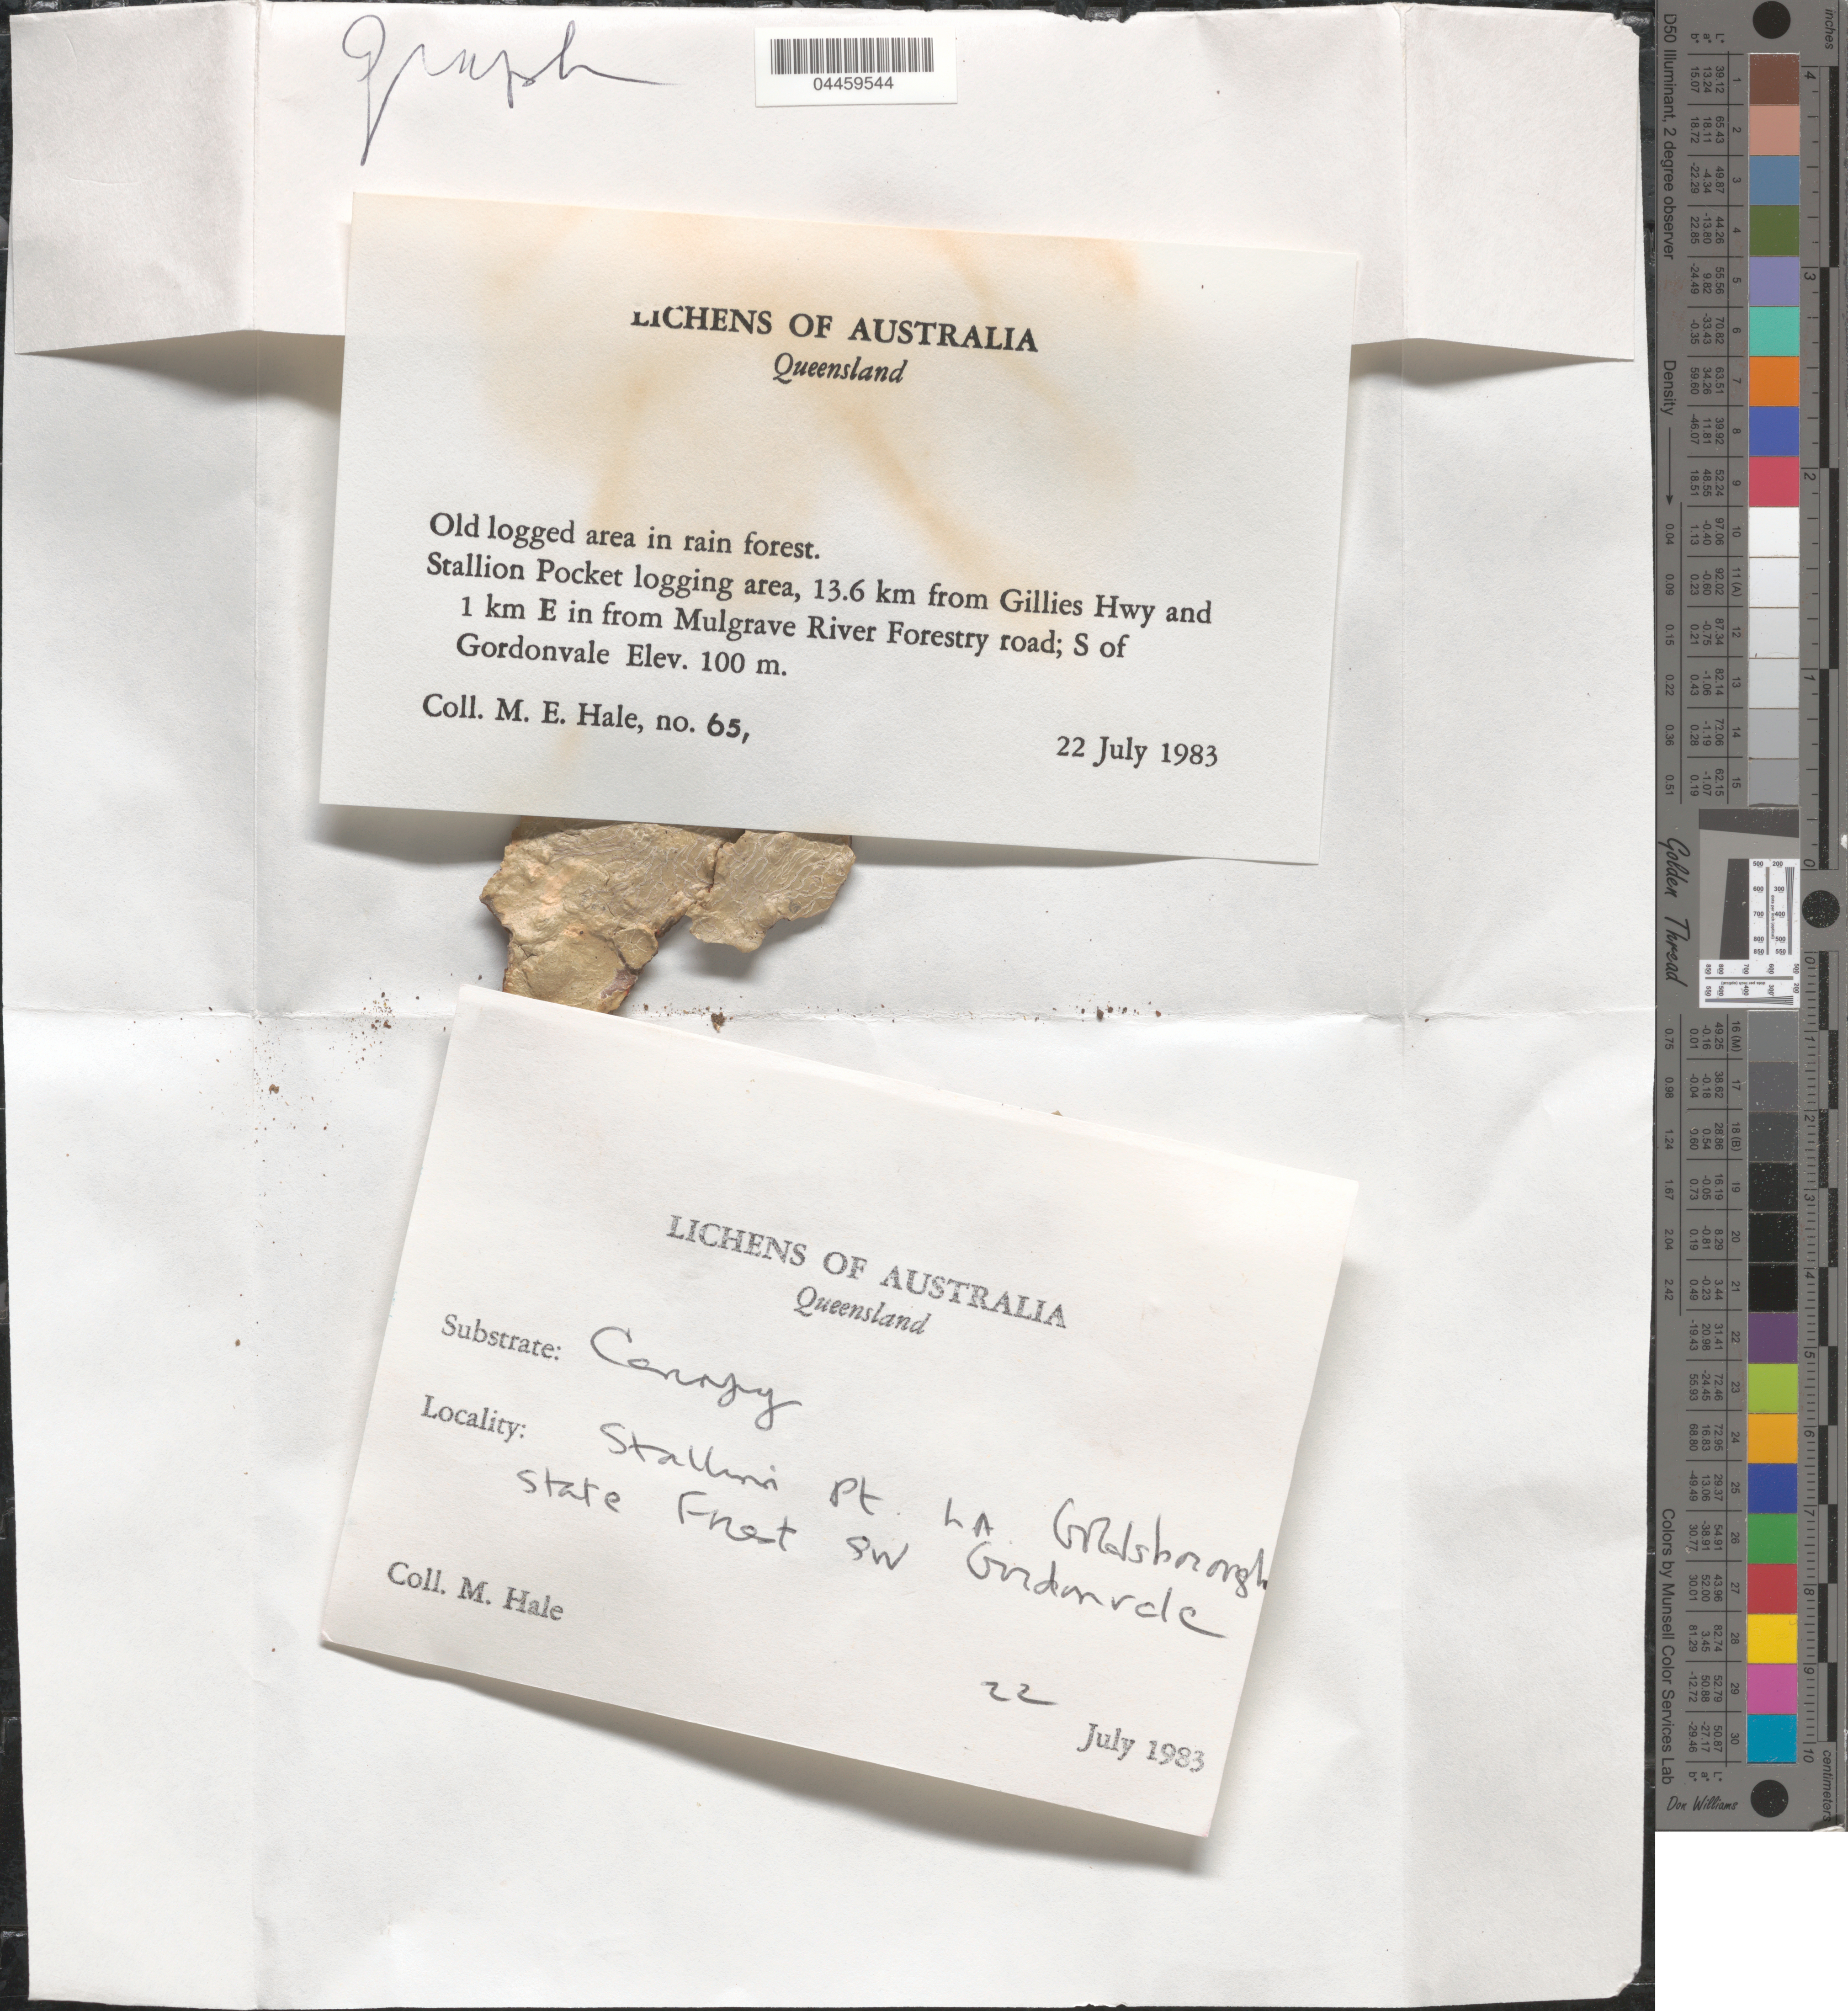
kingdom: Fungi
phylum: Ascomycota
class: Lecanoromycetes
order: Ostropales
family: Graphidaceae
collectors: M. Hale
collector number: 65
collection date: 1983-07-22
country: Australia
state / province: Queensland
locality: Stallion Pocket logging area, 13.6 km from Gillies Hwy and 1 km E in from Mulgrave River Forestry road; S of Gordonvale. Goldsborough State Forest SW Gordonvale.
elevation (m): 100